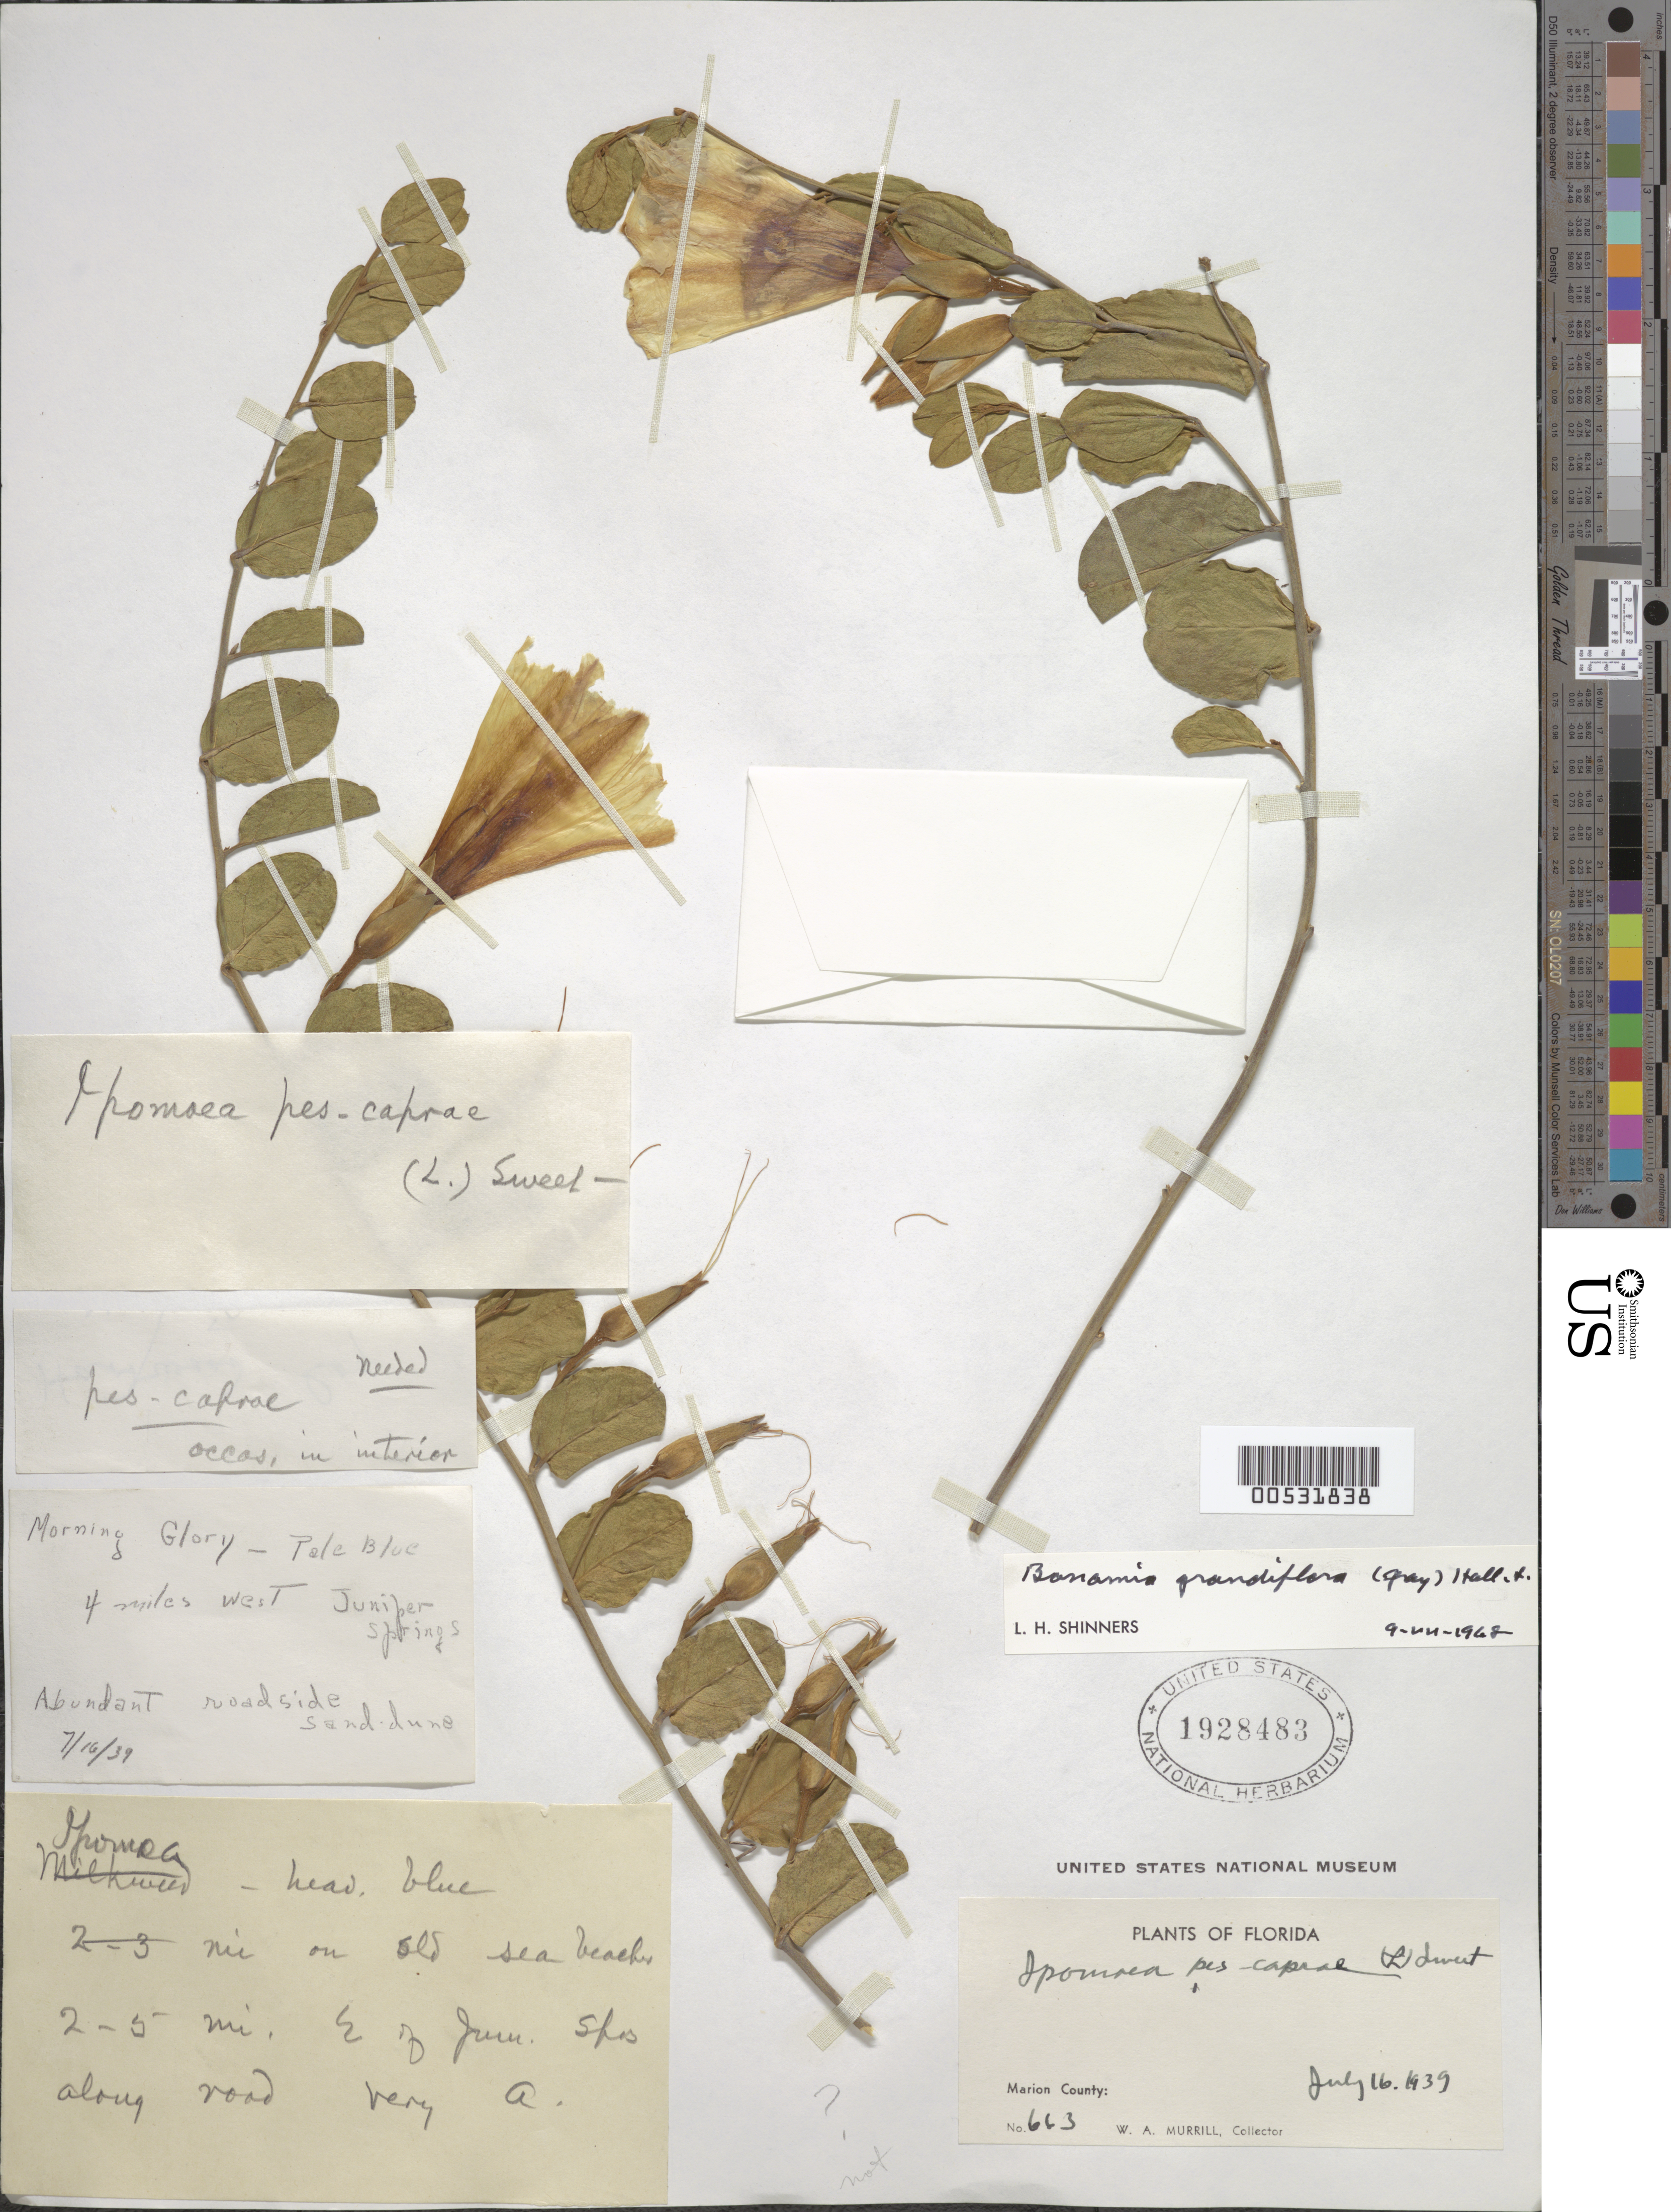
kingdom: Plantae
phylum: Tracheophyta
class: Magnoliopsida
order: Solanales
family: Convolvulaceae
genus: Bonamia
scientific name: Bonamia grandiflora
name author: (A. Gray) Hallier f.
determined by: Shinners, L. H.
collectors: W. A. Murrill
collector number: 663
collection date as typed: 16 Jul 1939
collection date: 1939-07-16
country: United States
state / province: Florida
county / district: Marion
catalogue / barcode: US 1928483